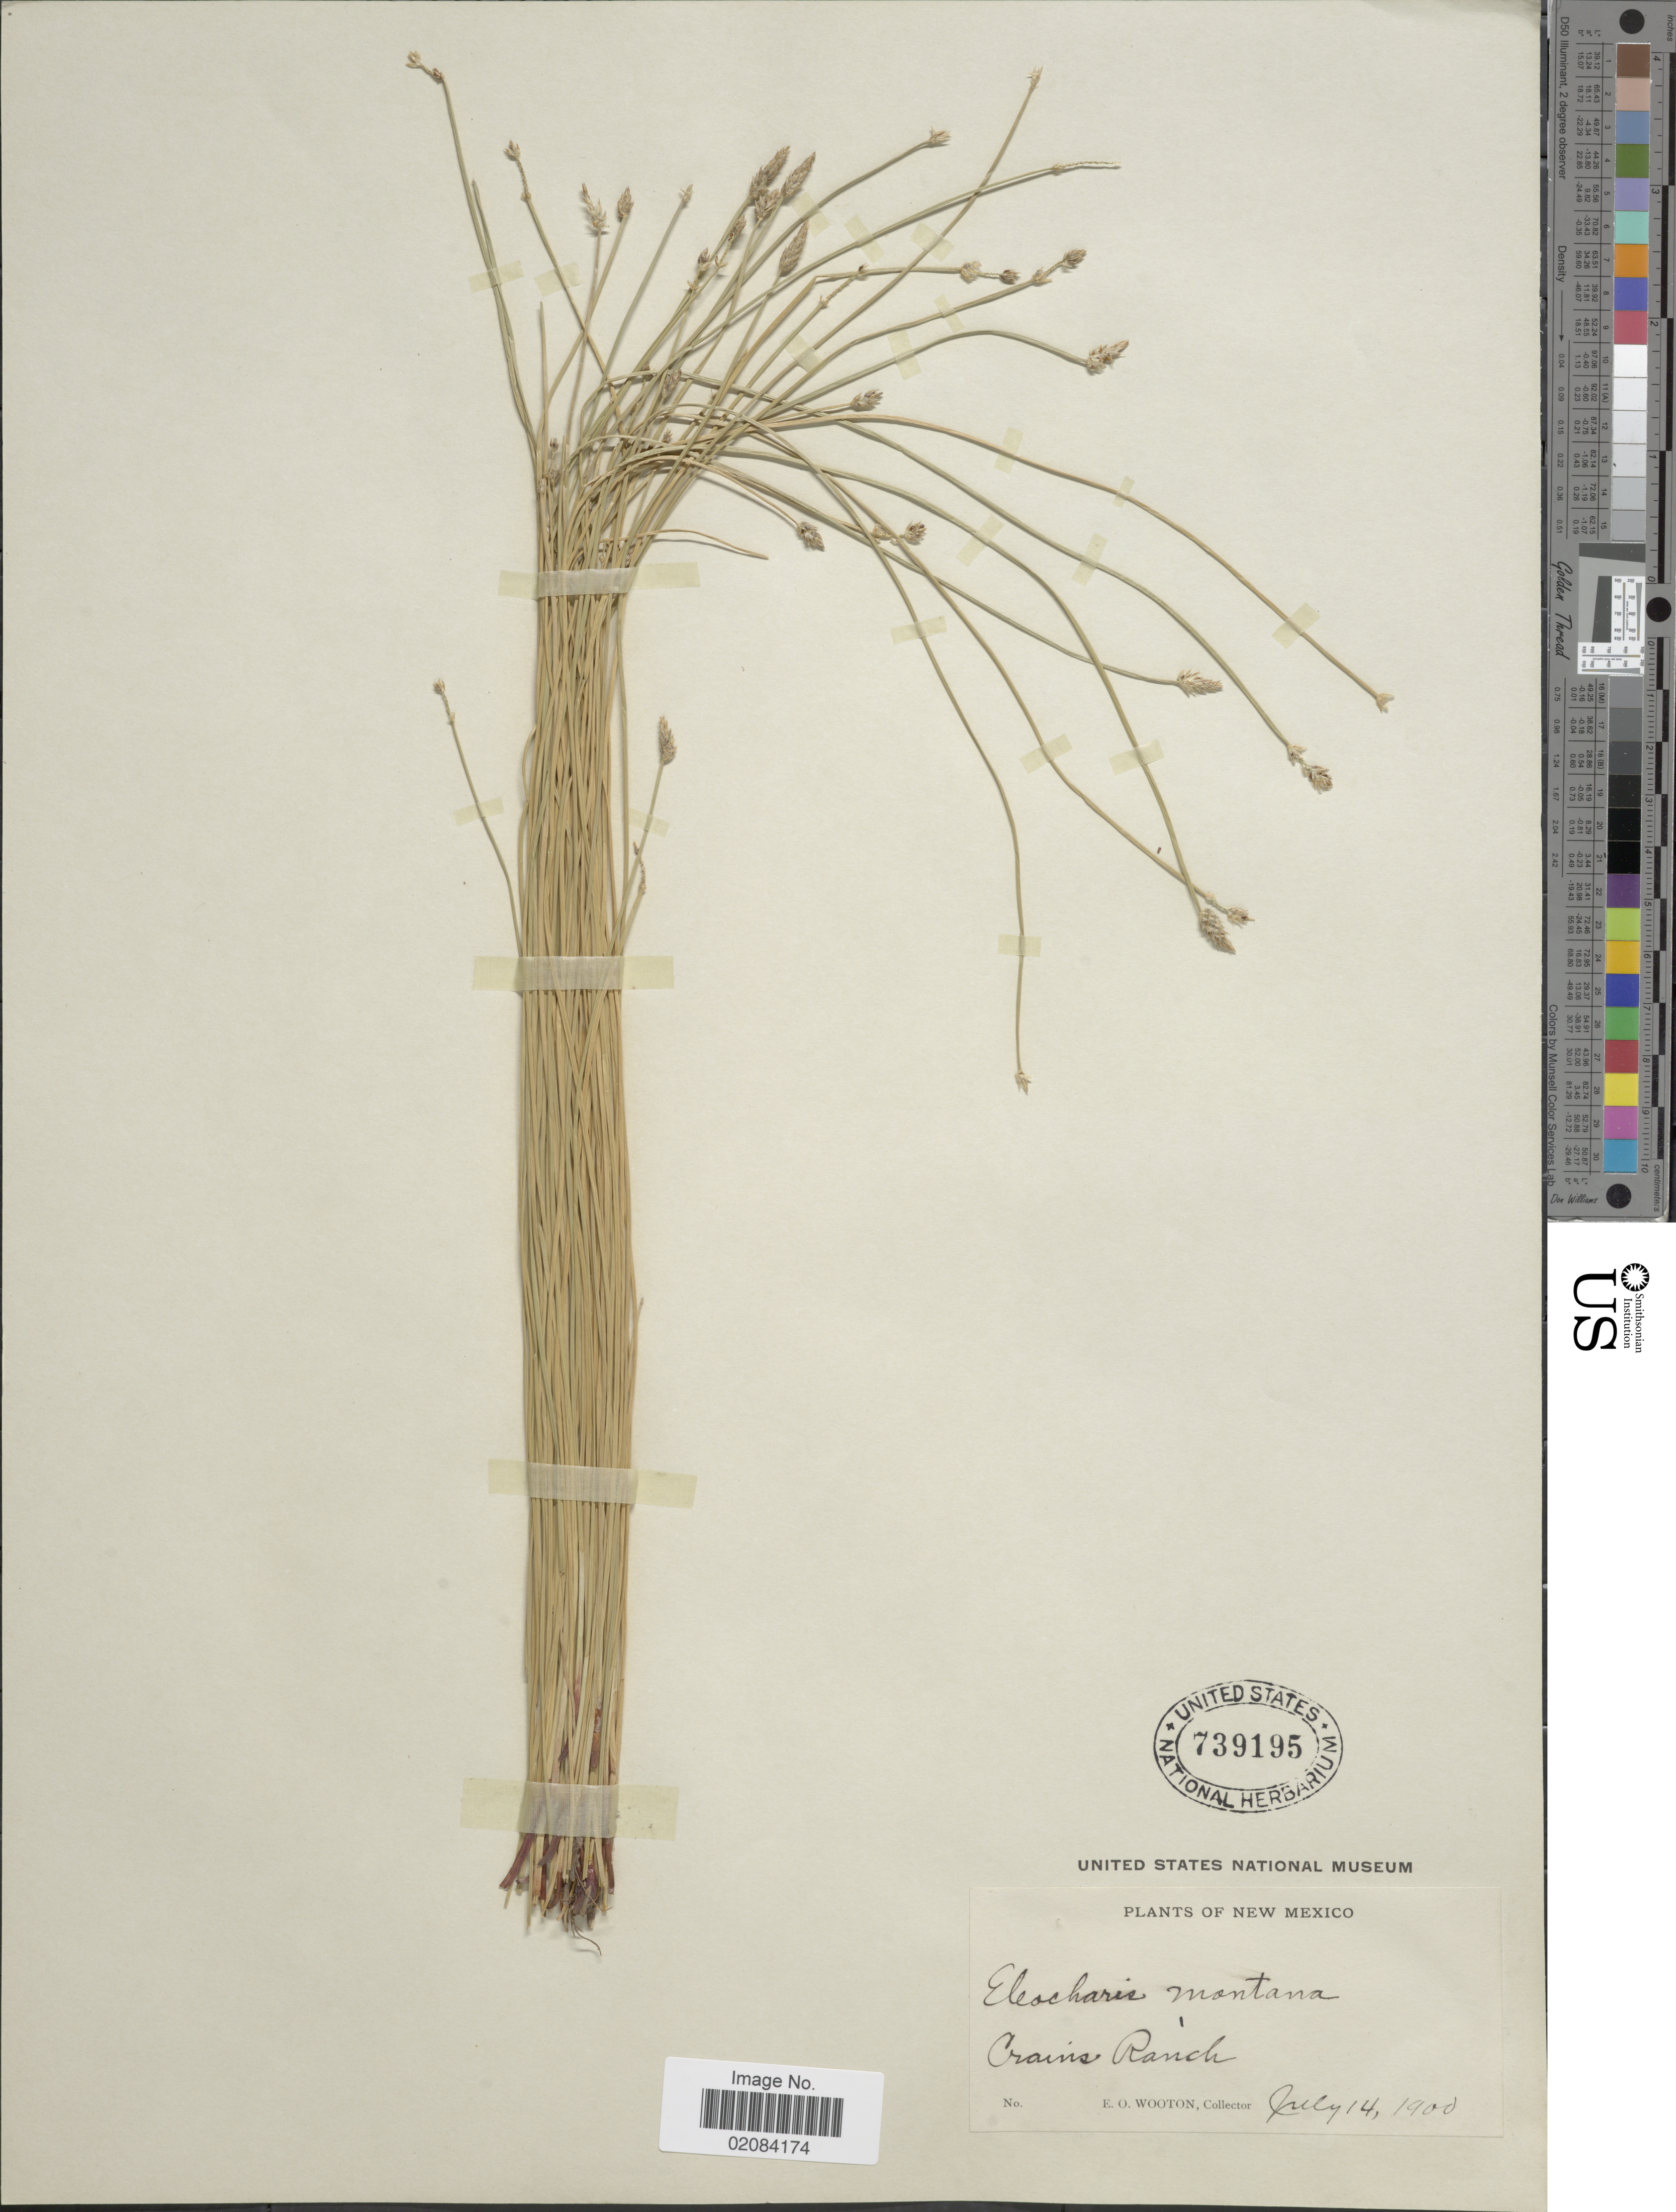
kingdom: Plantae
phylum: Tracheophyta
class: Liliopsida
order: Poales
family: Cyperaceae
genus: Eleocharis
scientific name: Eleocharis sp.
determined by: Strong, Mark T., (BOT), Smithsonian Institution - National Museum of Natural History (UNITED STATES)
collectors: E. O. Wooton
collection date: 1900-07-14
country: United States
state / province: New Mexico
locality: Crains Ranch.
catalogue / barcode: US 739195